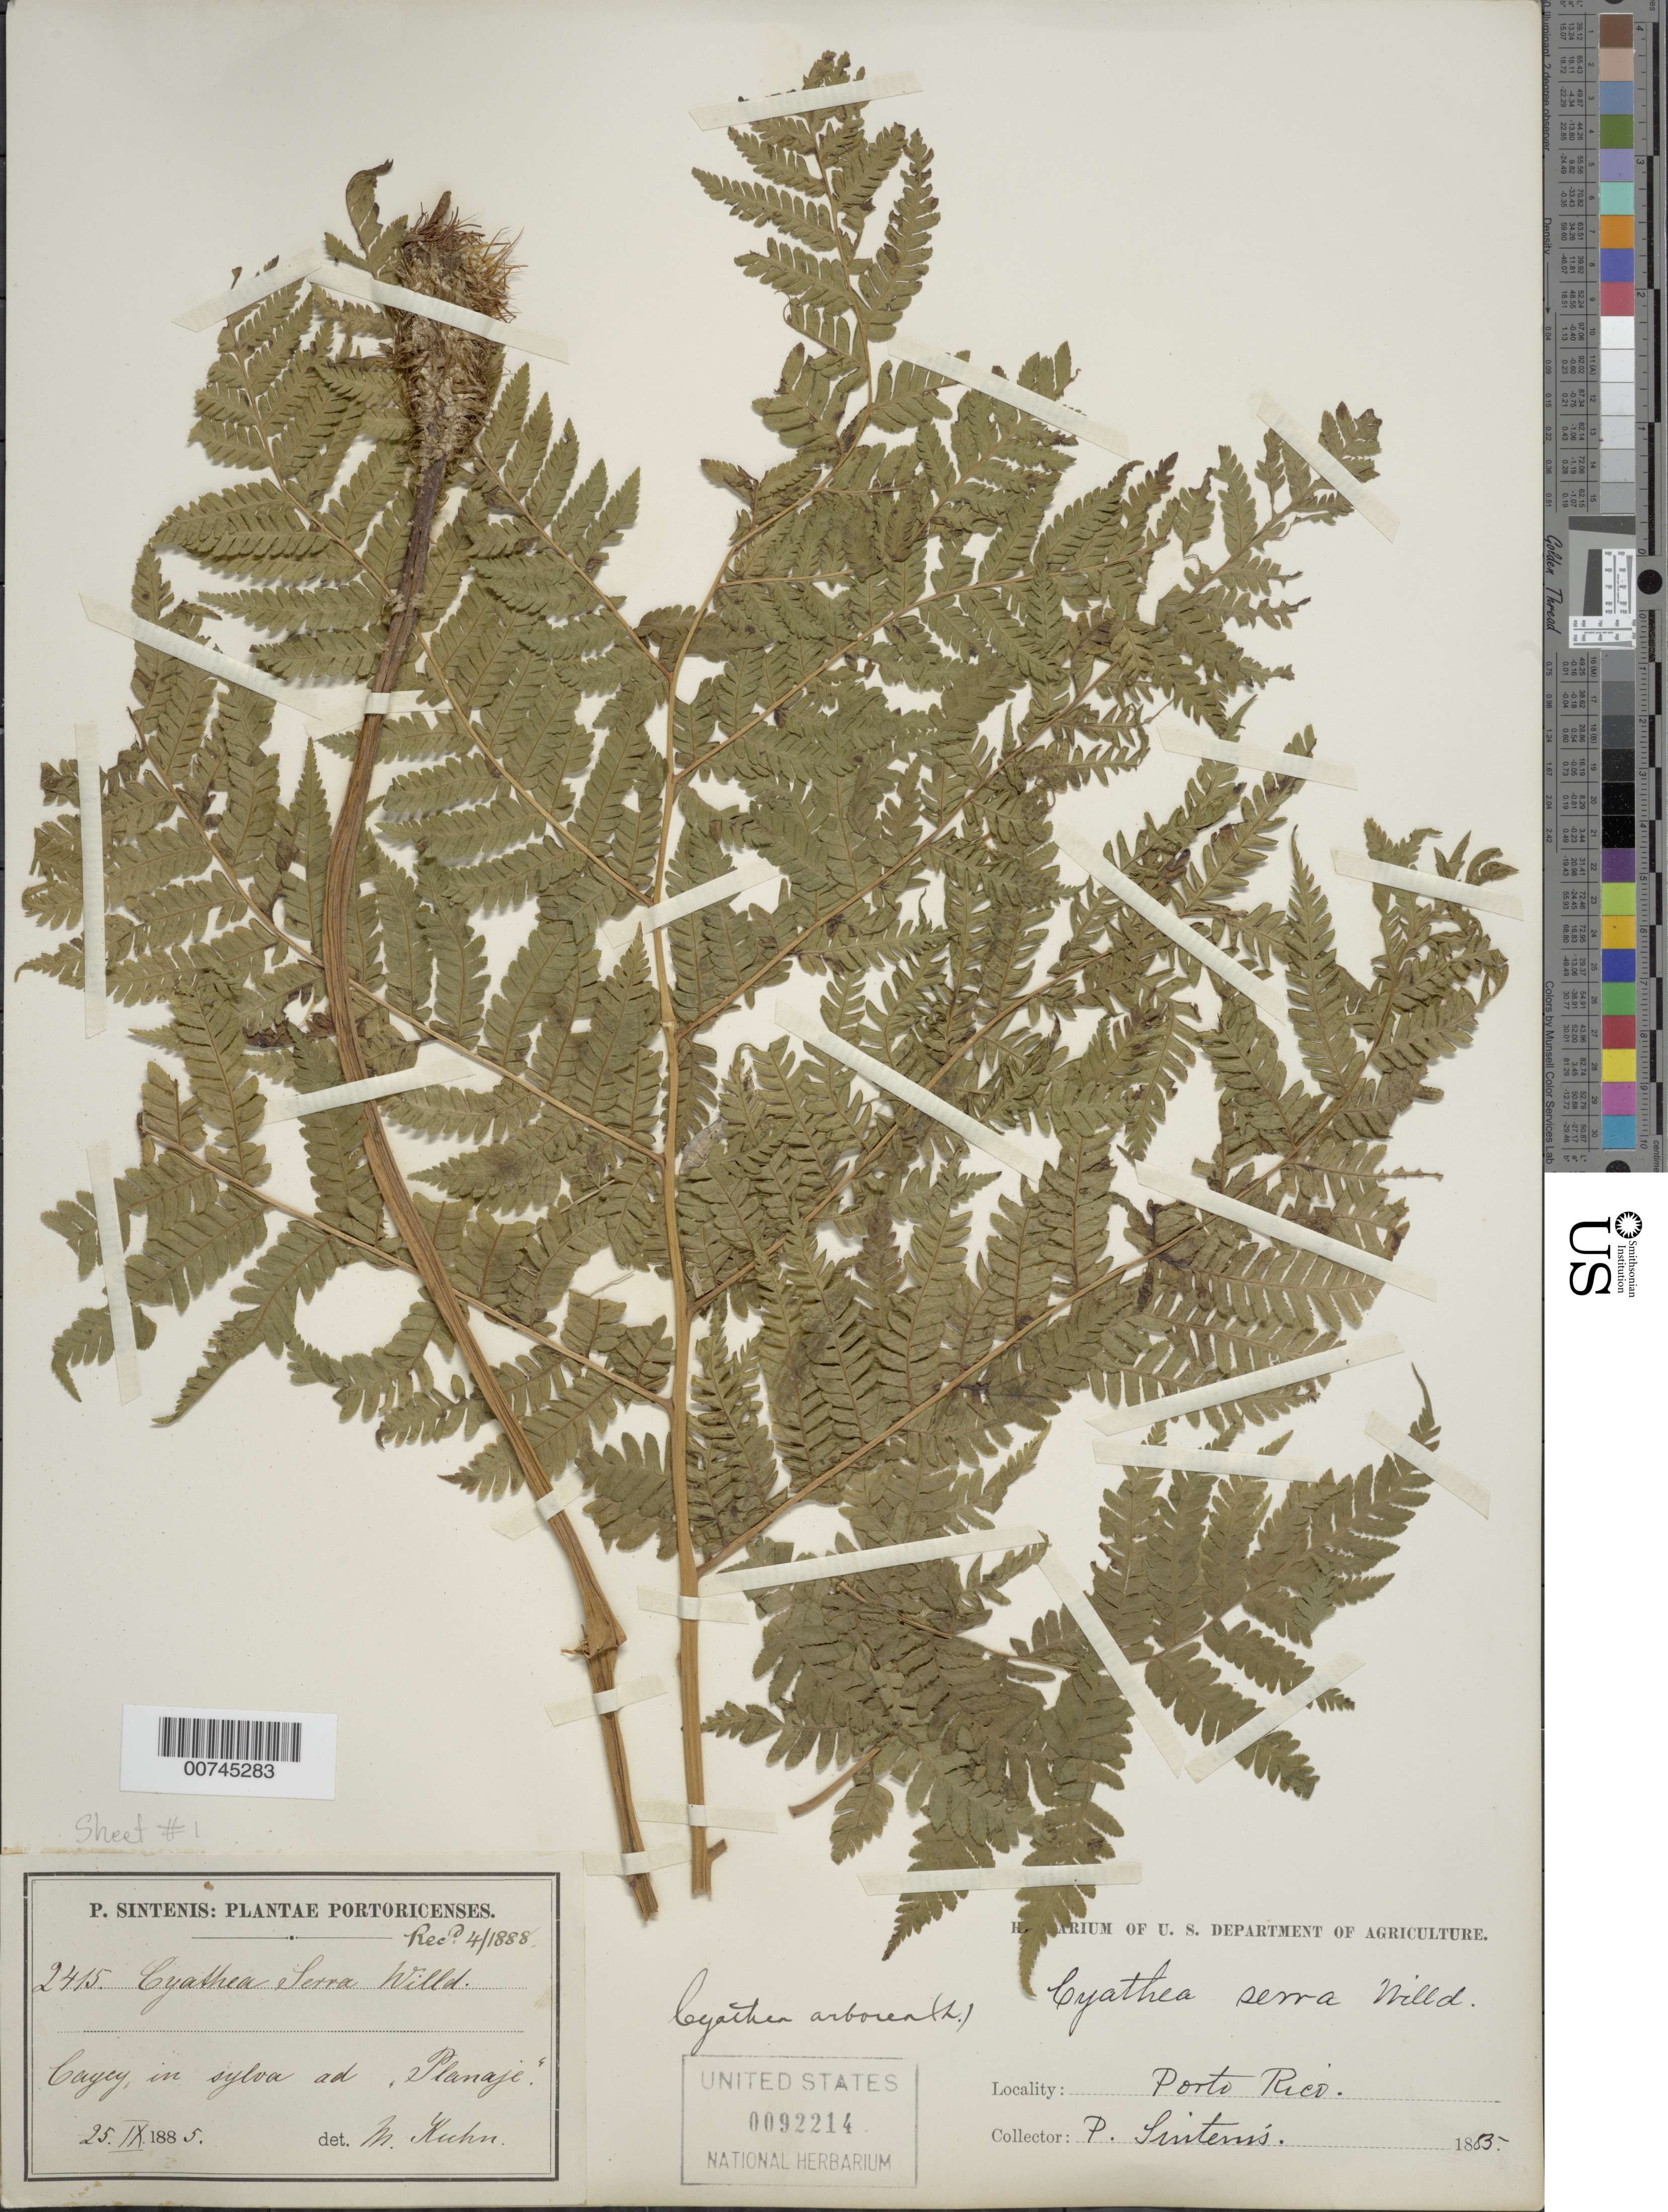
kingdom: Plantae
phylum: Tracheophyta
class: Polypodiopsida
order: Cyatheales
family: Cyatheaceae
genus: Cyathea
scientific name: Cyathea arborea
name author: (L.) Sm.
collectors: P. Sintenis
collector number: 2415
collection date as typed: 25 Sep 1885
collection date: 1885-09-25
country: Puerto Rico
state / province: Cayey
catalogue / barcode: US 92214